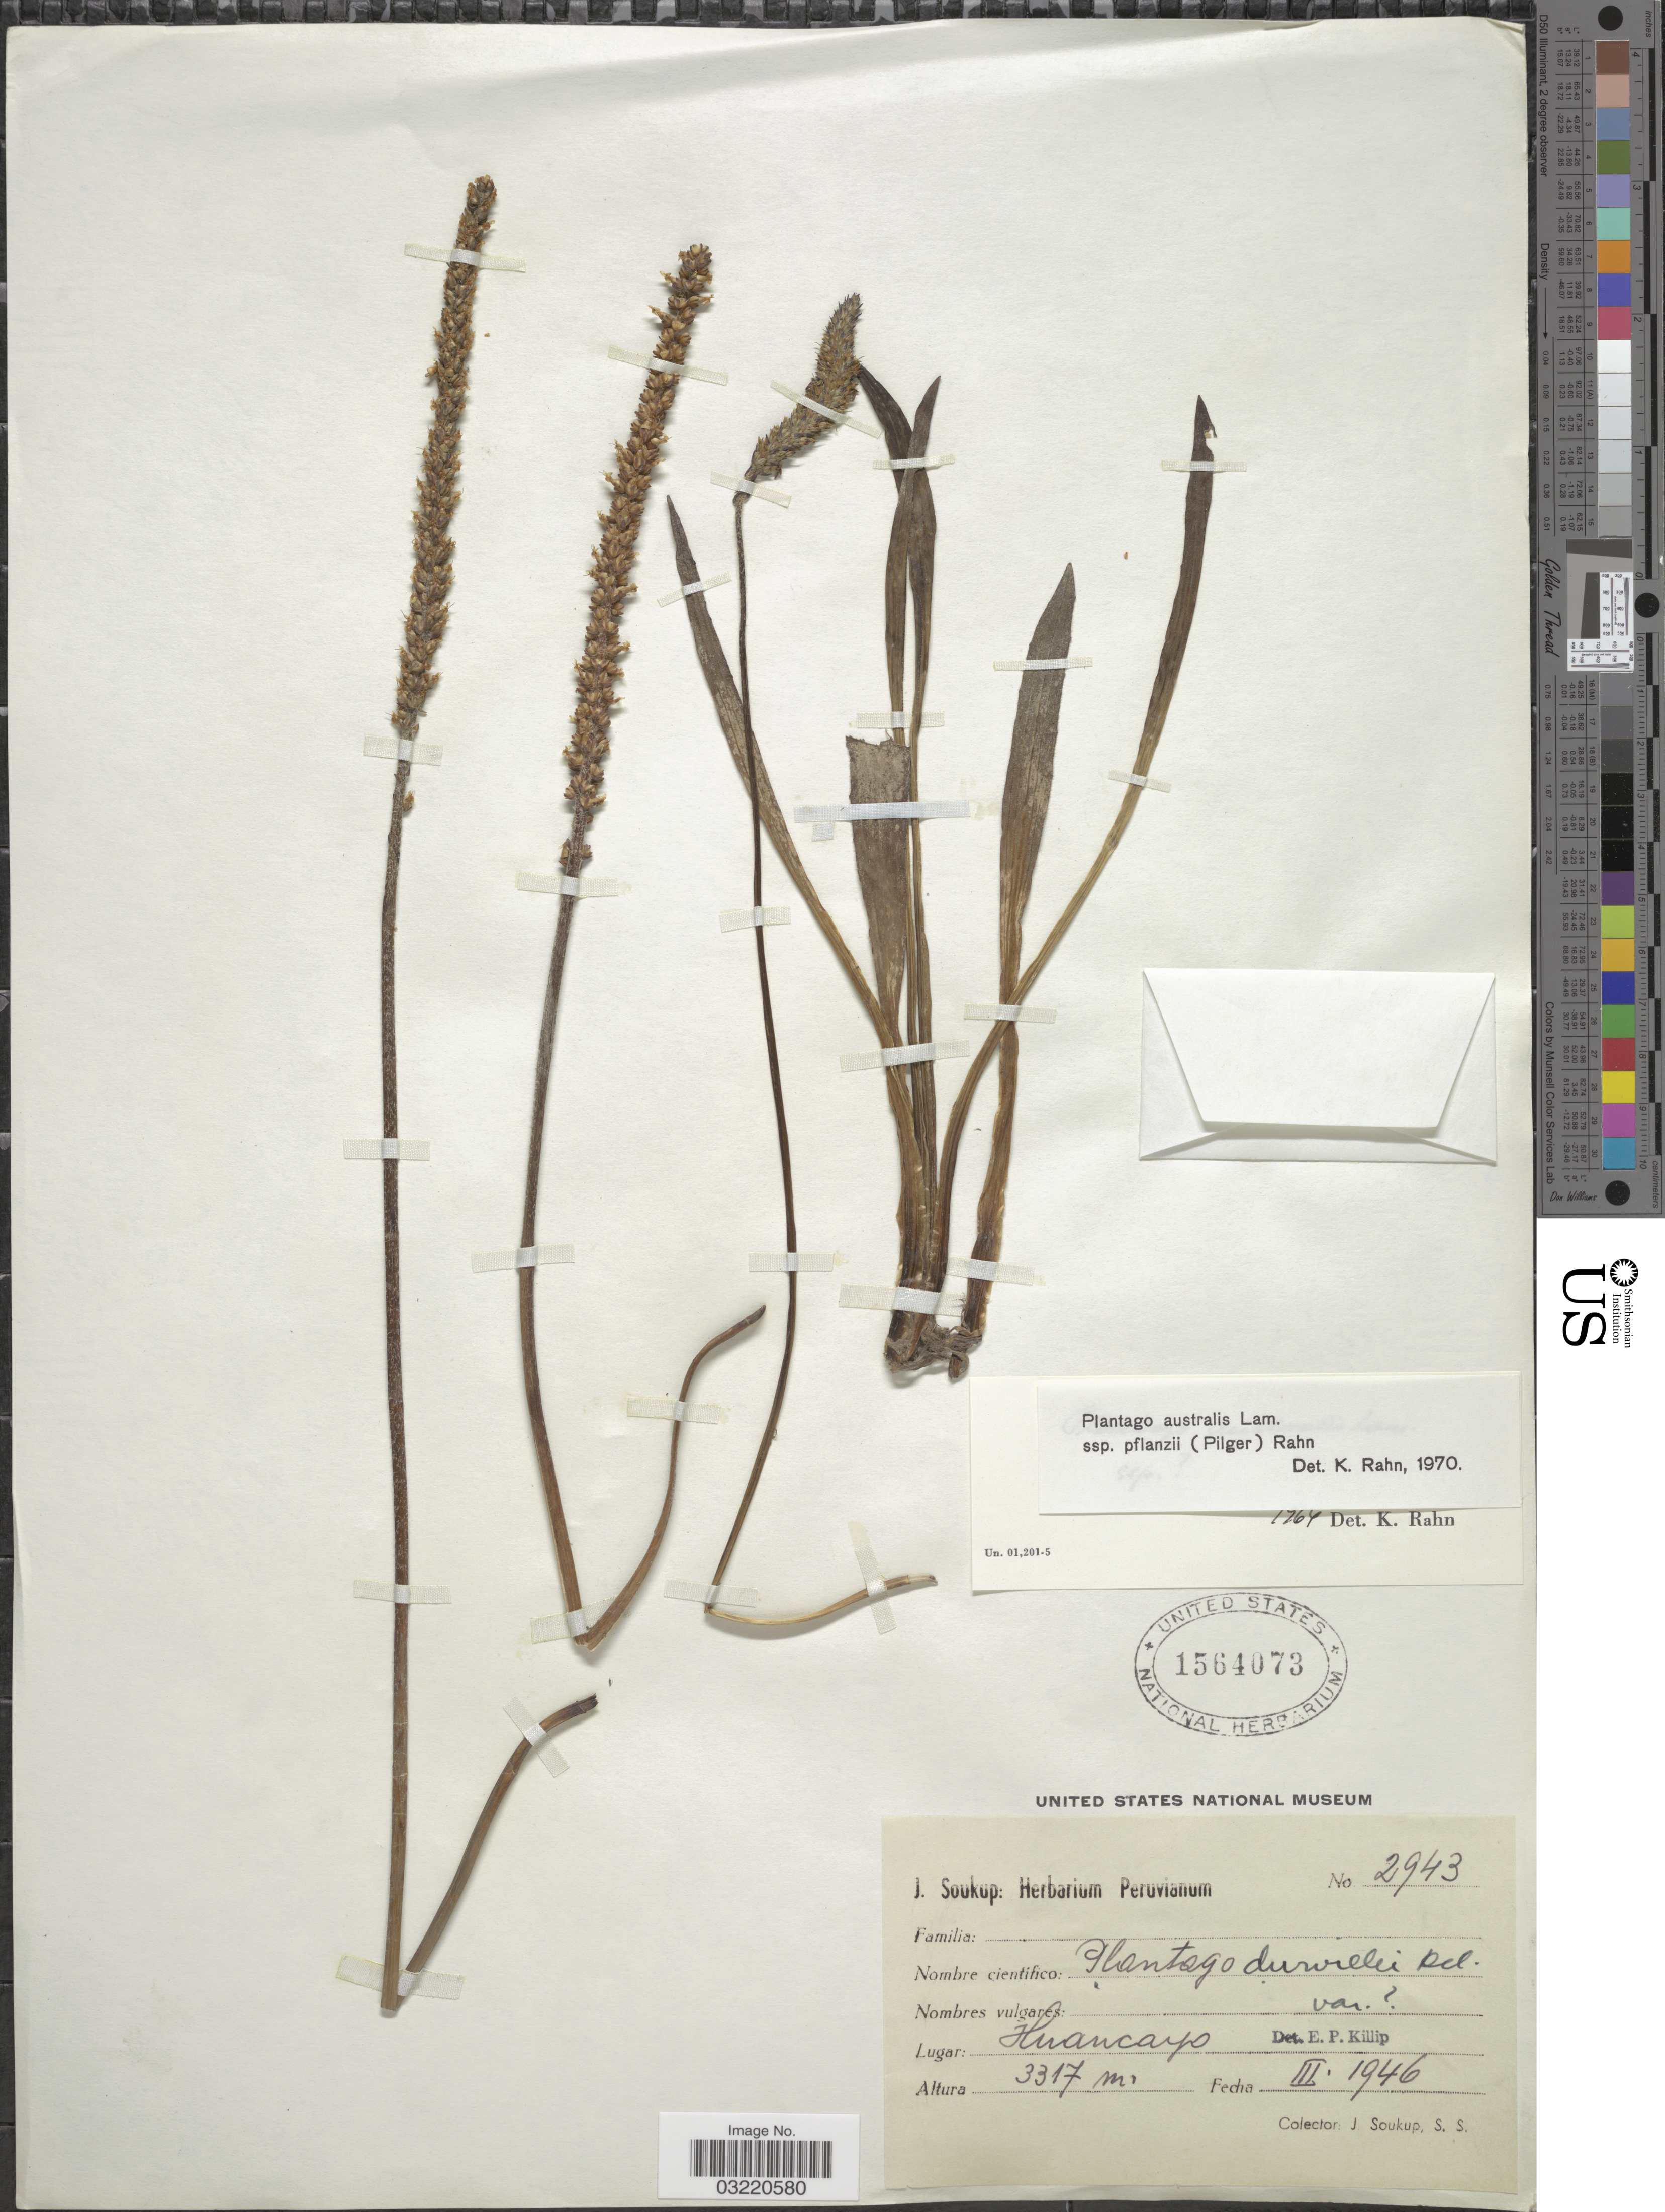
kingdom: Plantae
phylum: Tracheophyta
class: Magnoliopsida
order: Lamiales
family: Plantaginaceae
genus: Plantago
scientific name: Plantago pflanzii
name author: (Pilg.) Rahn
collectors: J. Soukup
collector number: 2943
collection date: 1946-03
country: Peru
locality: Huancayo.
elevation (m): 3317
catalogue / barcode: US 1564073